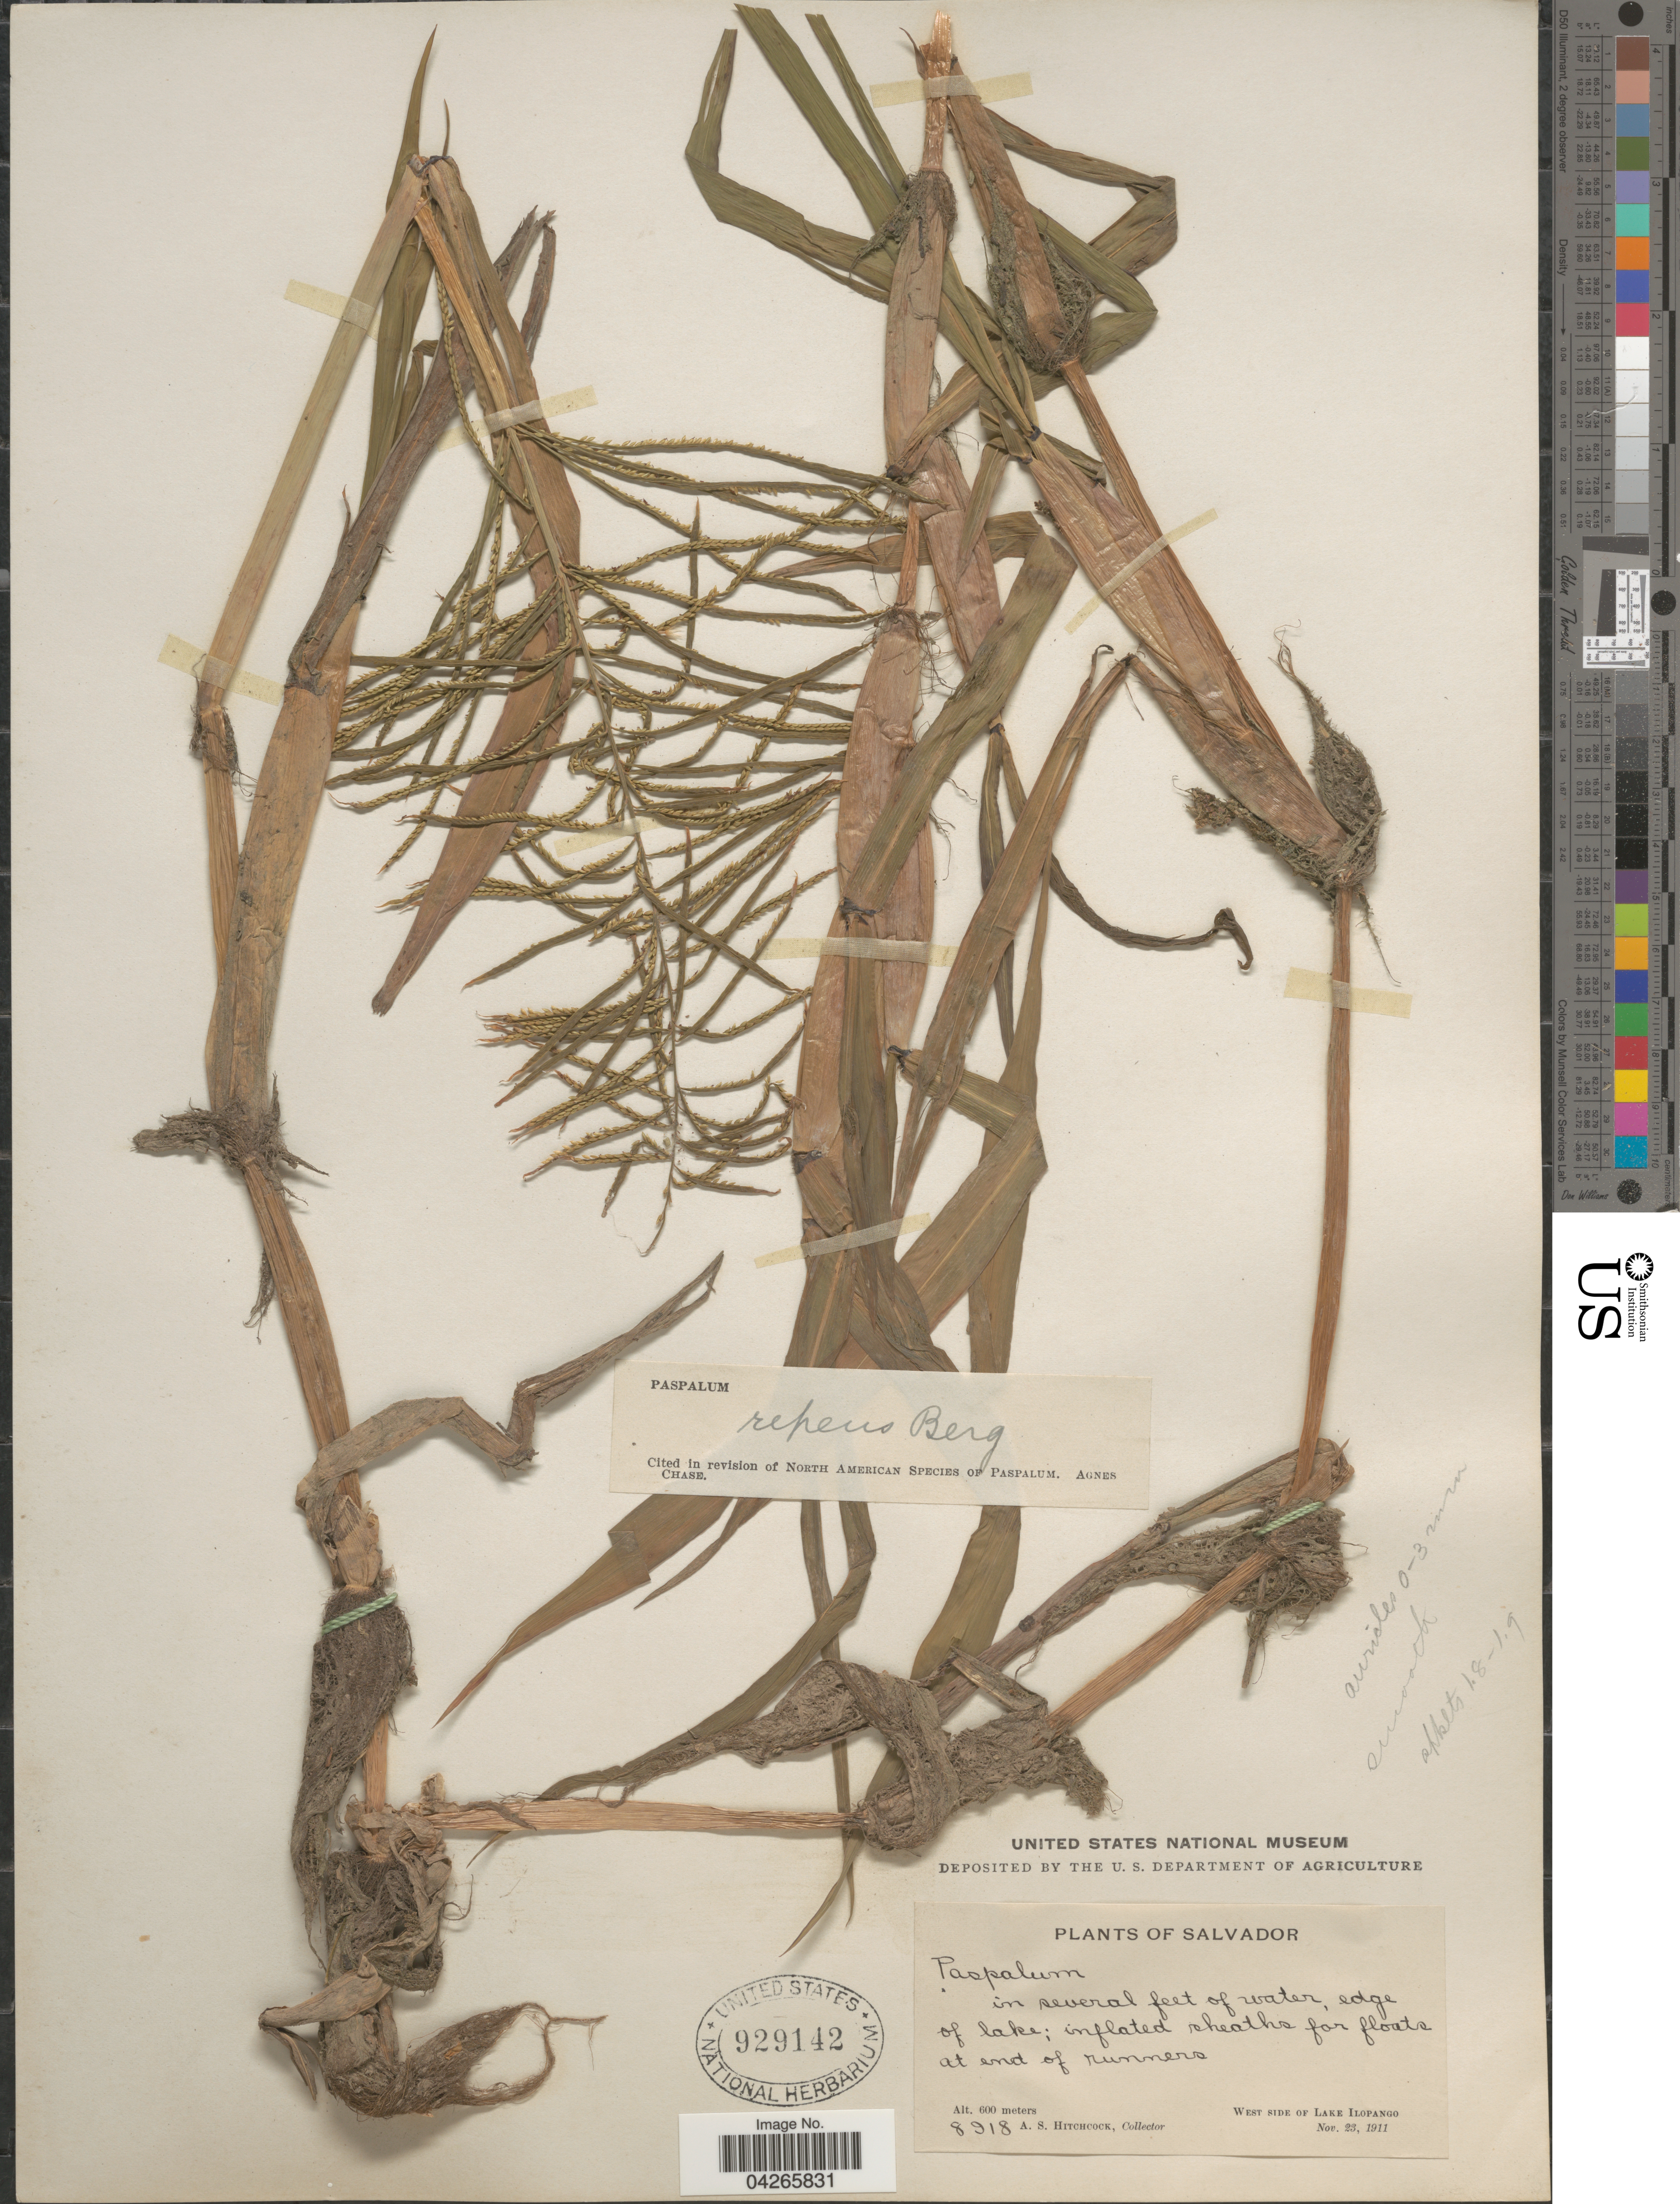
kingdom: Plantae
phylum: Tracheophyta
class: Liliopsida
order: Poales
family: Poaceae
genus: Paspalum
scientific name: Paspalum repens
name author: P.J. Bergius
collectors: A. S. Hitchcock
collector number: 8918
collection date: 1911-11-23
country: El Salvador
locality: West side of Lake Ilopango.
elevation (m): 600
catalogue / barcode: US 929142